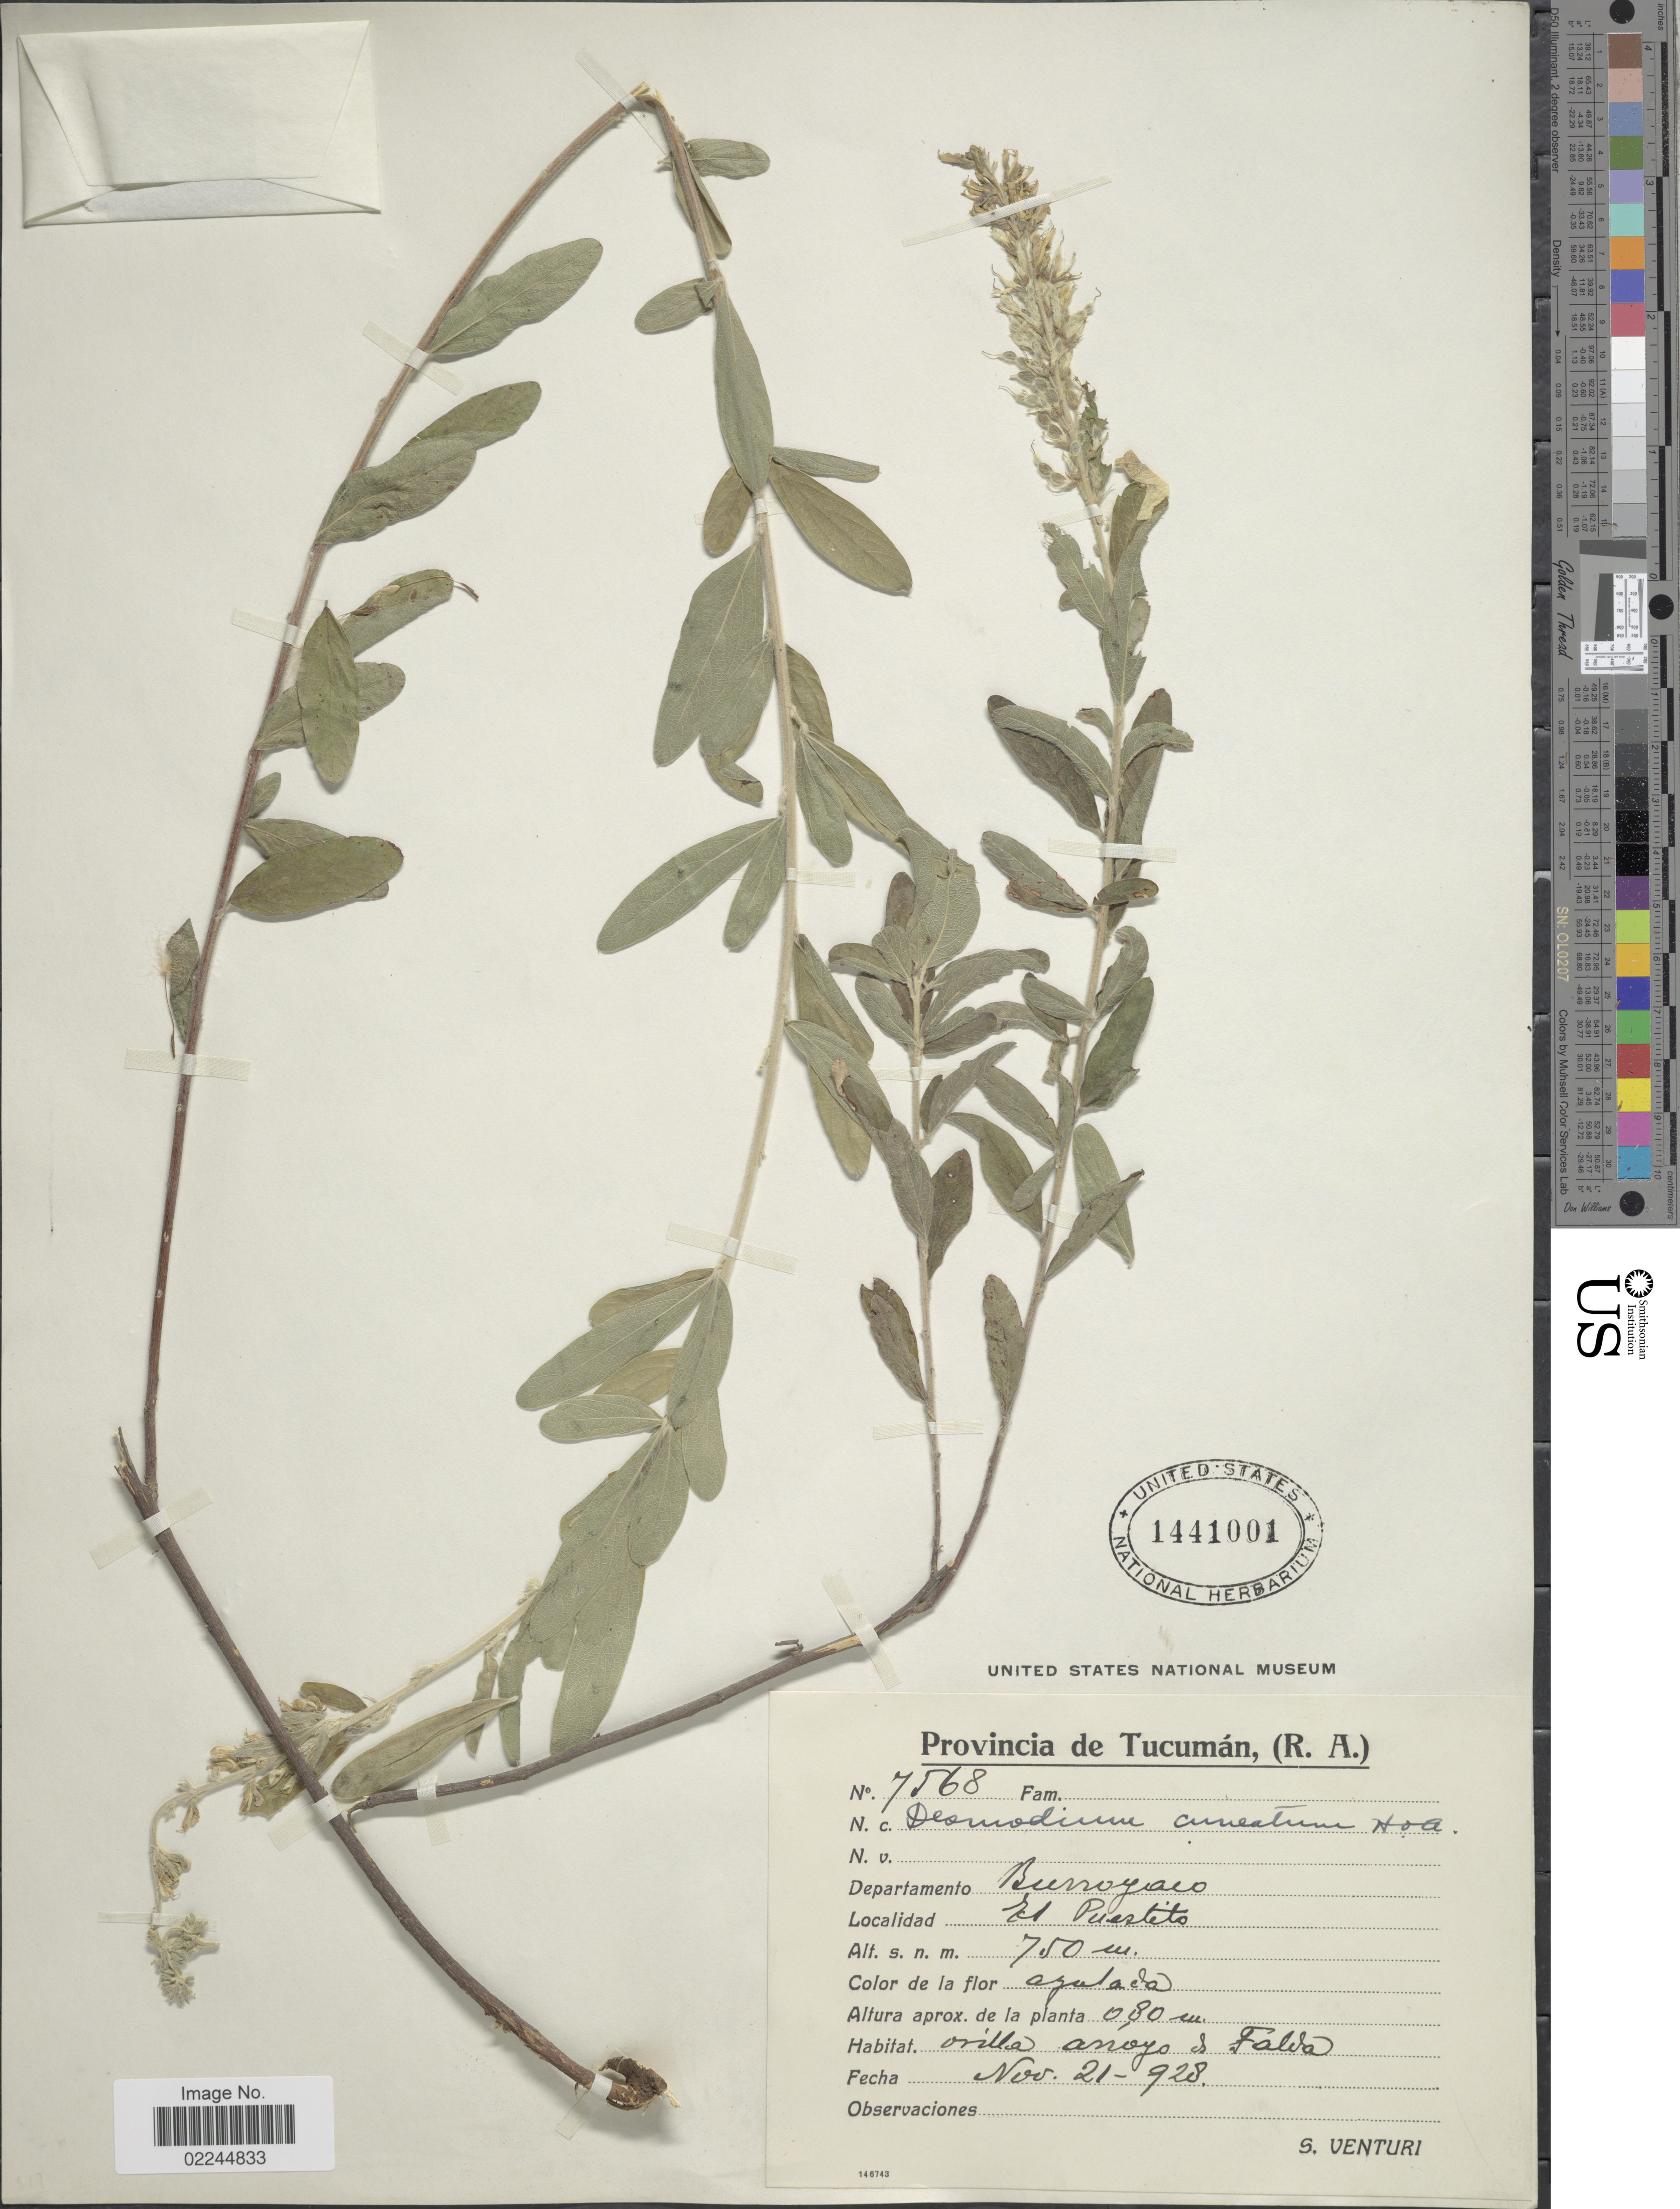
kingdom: Plantae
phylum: Tracheophyta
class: Magnoliopsida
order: Fabales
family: Fabaceae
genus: Desmodium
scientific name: Desmodium cuneatum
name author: Hook. & Arn.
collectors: S. Venturi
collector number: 7568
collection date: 1928-11-21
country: Argentina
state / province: Tucuman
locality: Departamento Burroyaco, El Puestito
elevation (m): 750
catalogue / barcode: US 1441001